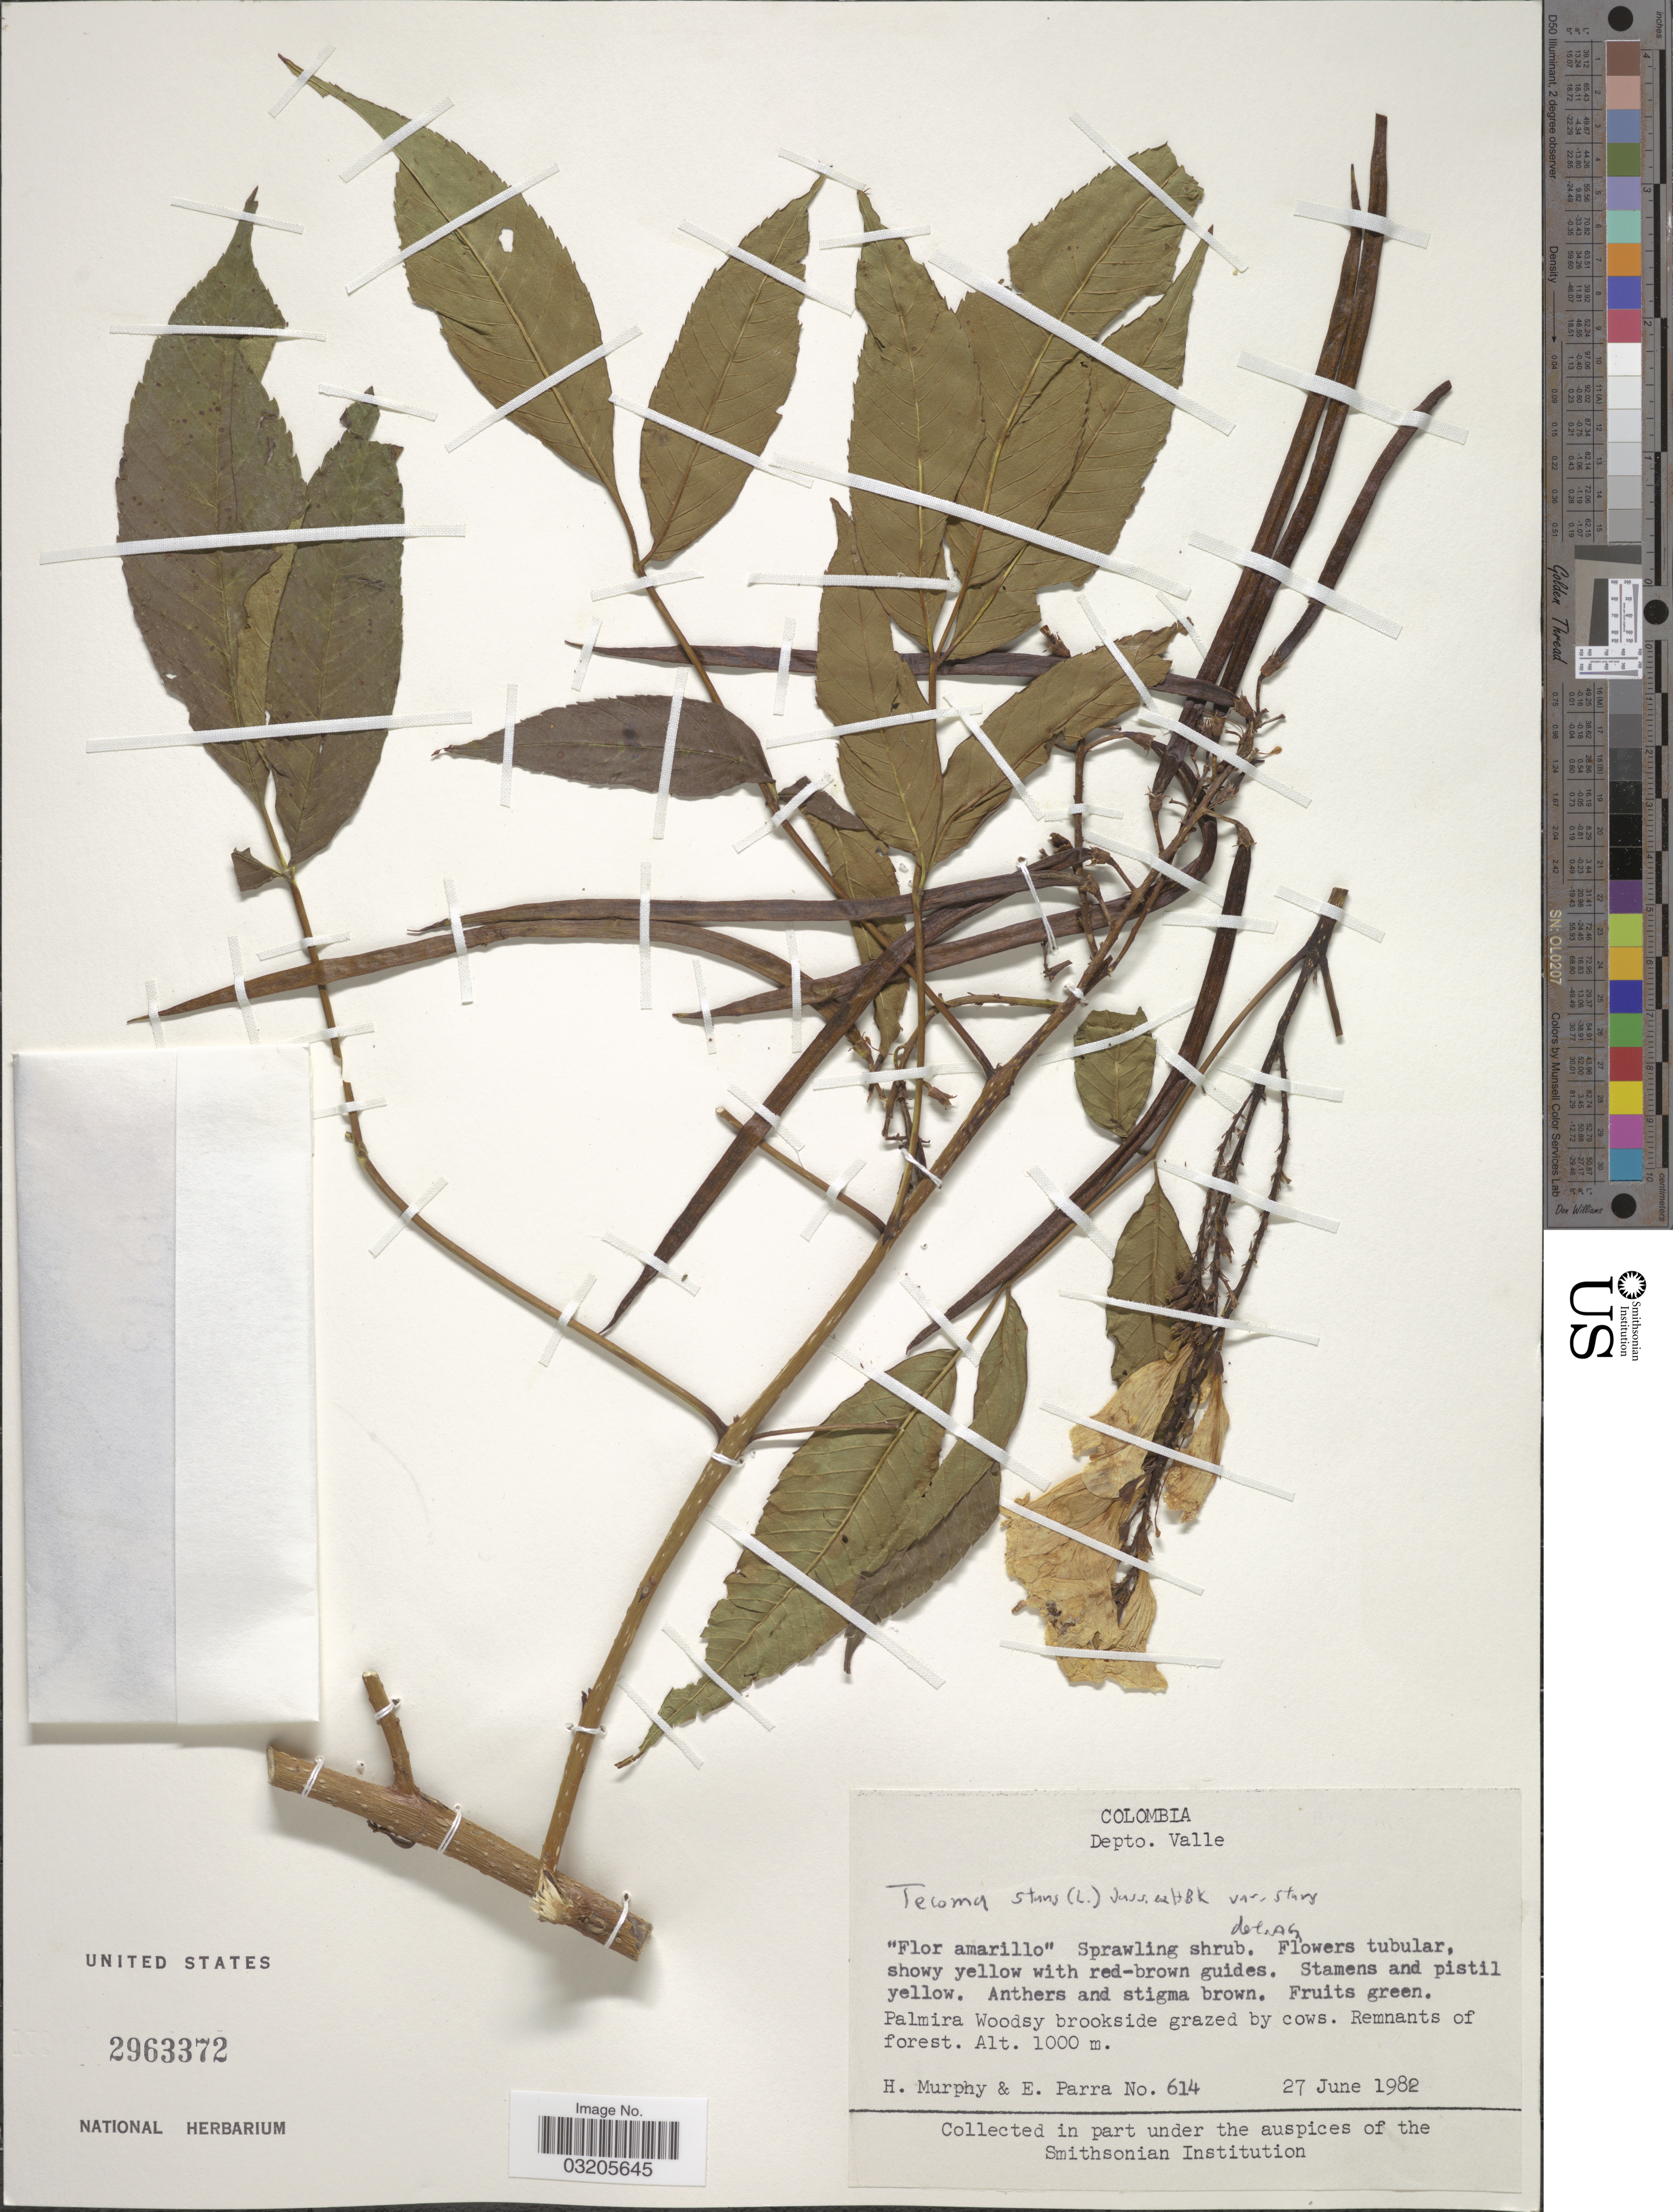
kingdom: Plantae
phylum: Tracheophyta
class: Magnoliopsida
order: Lamiales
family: Bignoniaceae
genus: Tecoma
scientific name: Tecoma stans var. stans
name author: (L.) Juss. ex Kunth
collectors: H. Murphy & E. Parra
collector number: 614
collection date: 1982-06-27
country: Colombia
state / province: Valle del Cauca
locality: Depto. Valle. Palmira Woodsy brookside grazed by cows.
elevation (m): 1000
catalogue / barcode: US 2963372